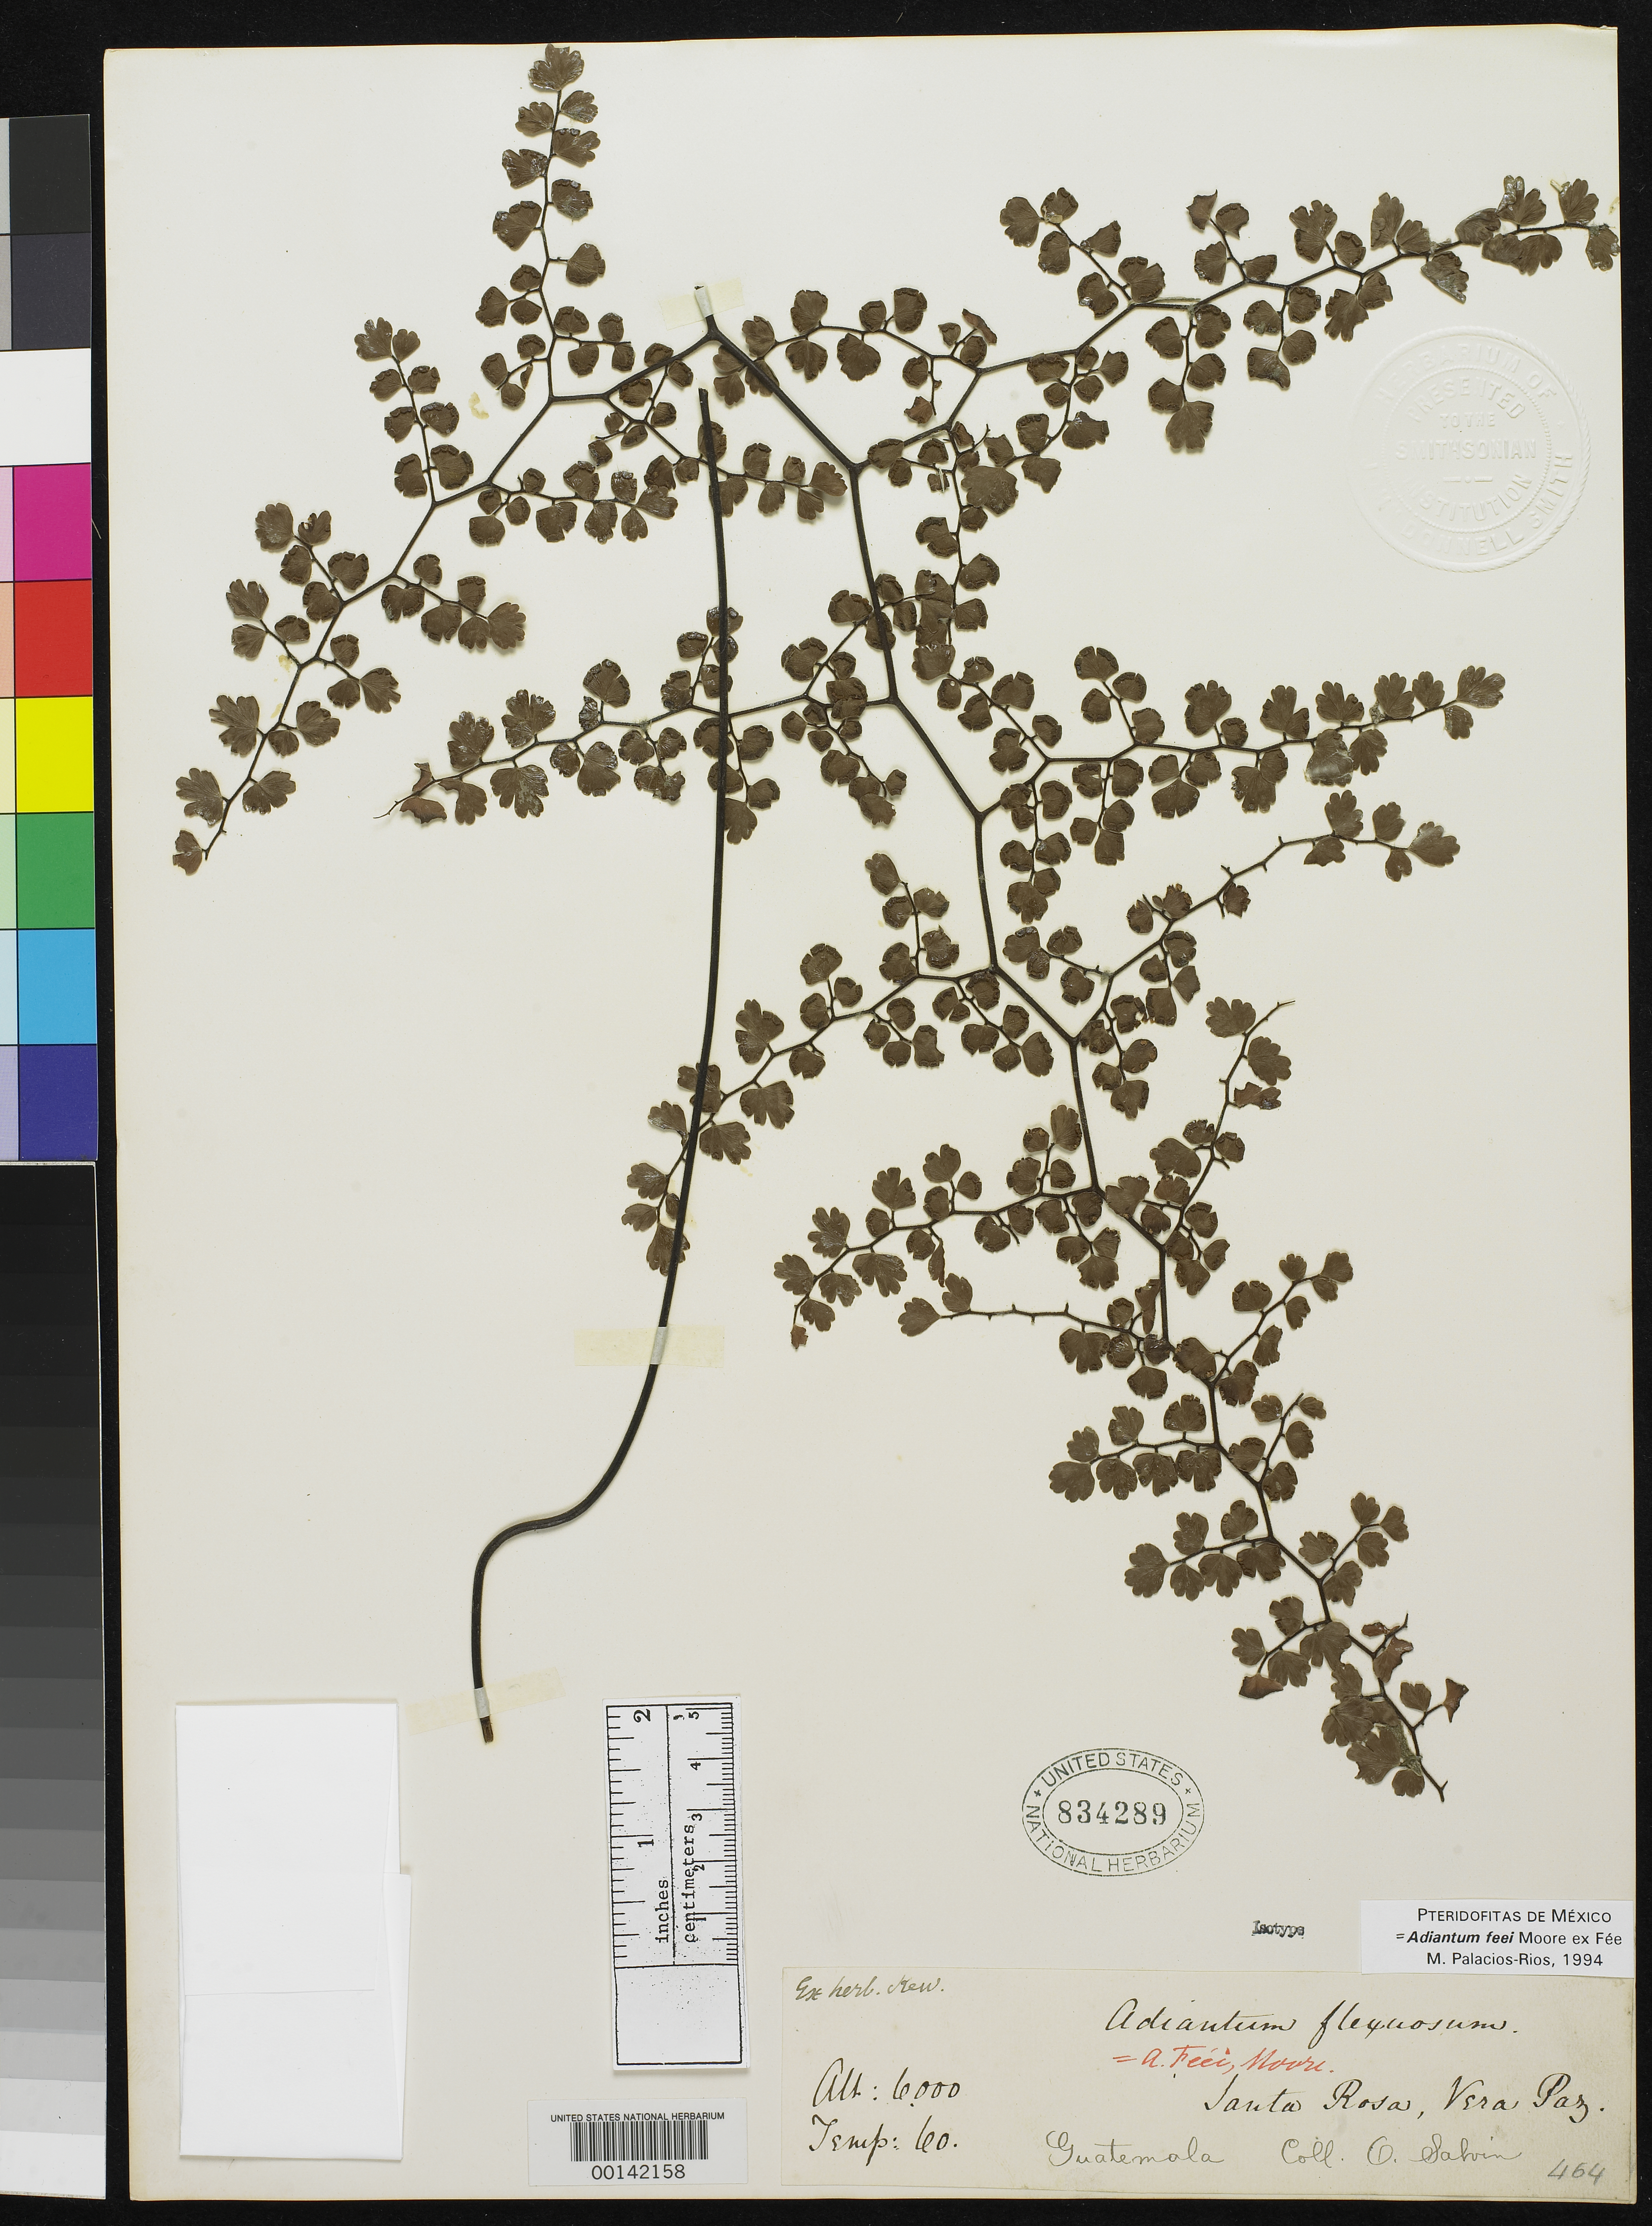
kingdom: Plantae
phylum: Tracheophyta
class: Polypodiopsida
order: Polypodiales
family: Pteridaceae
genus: Adiantum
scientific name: Adiantum flexuosum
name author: Hook.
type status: Type Collection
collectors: O. Salvin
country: Guatemala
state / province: Alta Verapaz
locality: Santa Rosa.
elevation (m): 1829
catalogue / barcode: US 834289